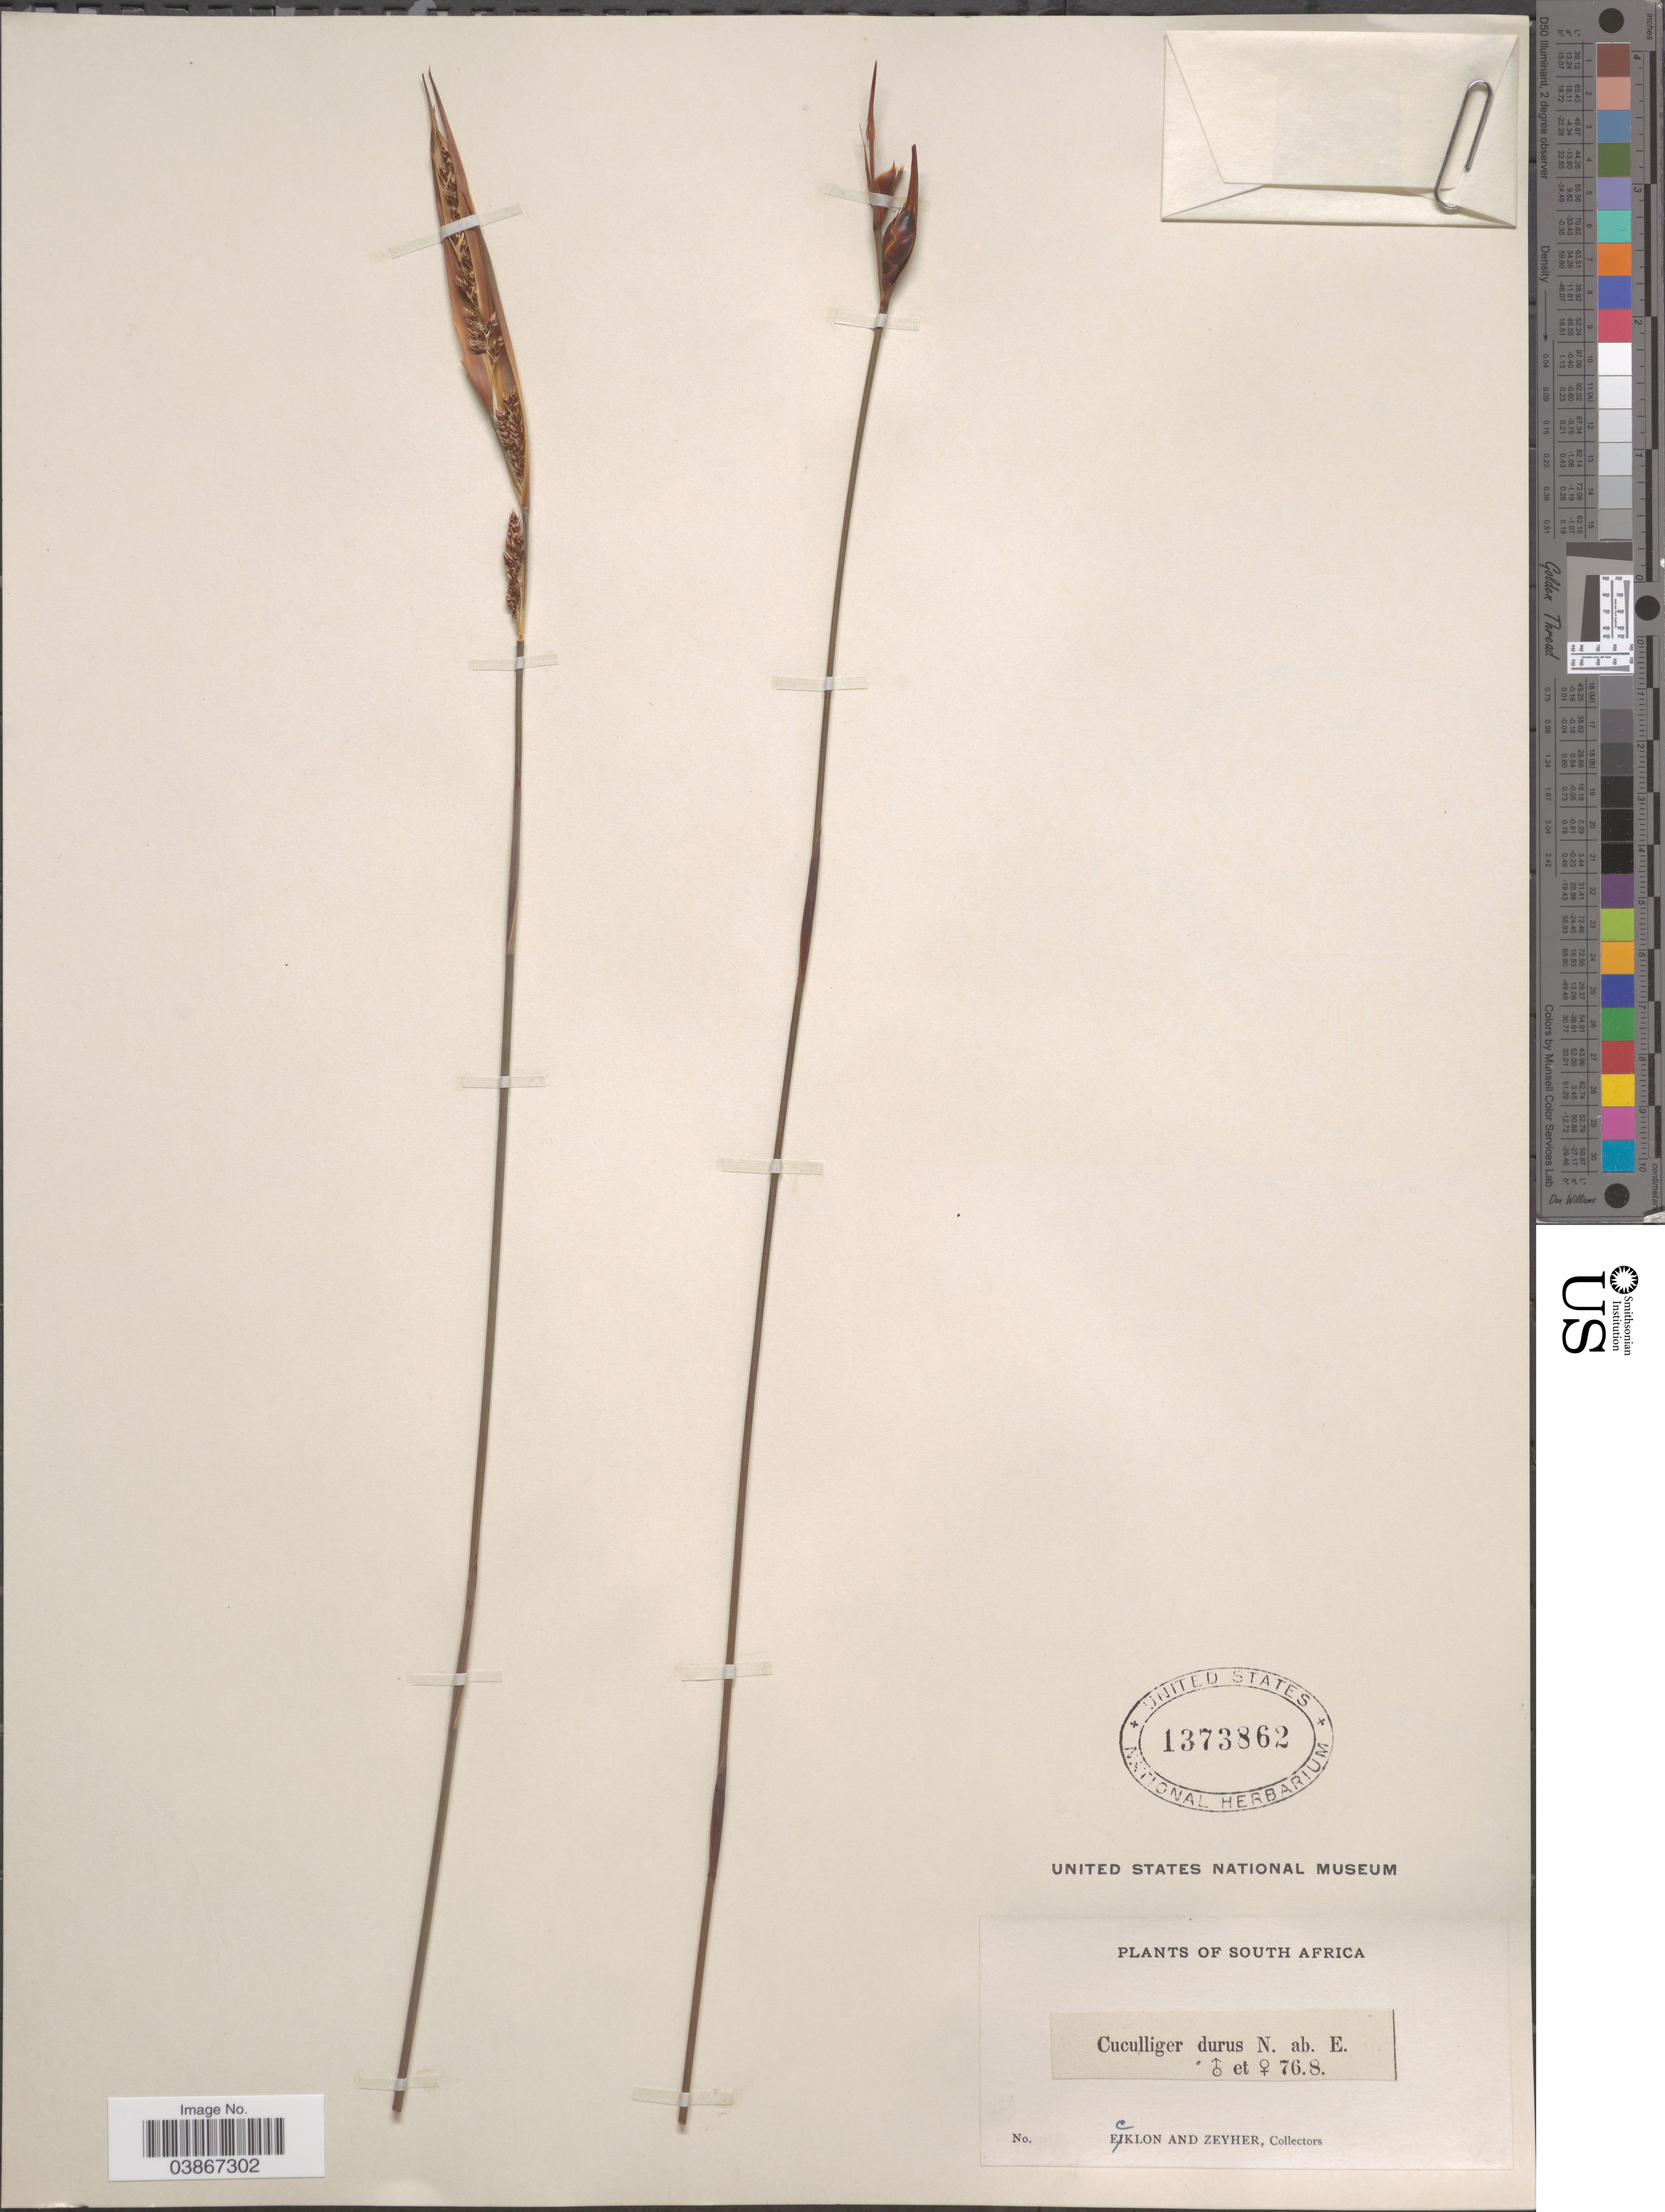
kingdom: Plantae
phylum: Tracheophyta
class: Liliopsida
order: Poales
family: Restionaceae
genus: Cannomois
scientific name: Cannomois parviflora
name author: (Thunb.) Pillans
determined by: Strong, Mark T., (BOT), Smithsonian Institution - National Museum of Natural History (UNITED STATES)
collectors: -. Ecklon & -. Zeyher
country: South Africa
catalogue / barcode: US 1373862